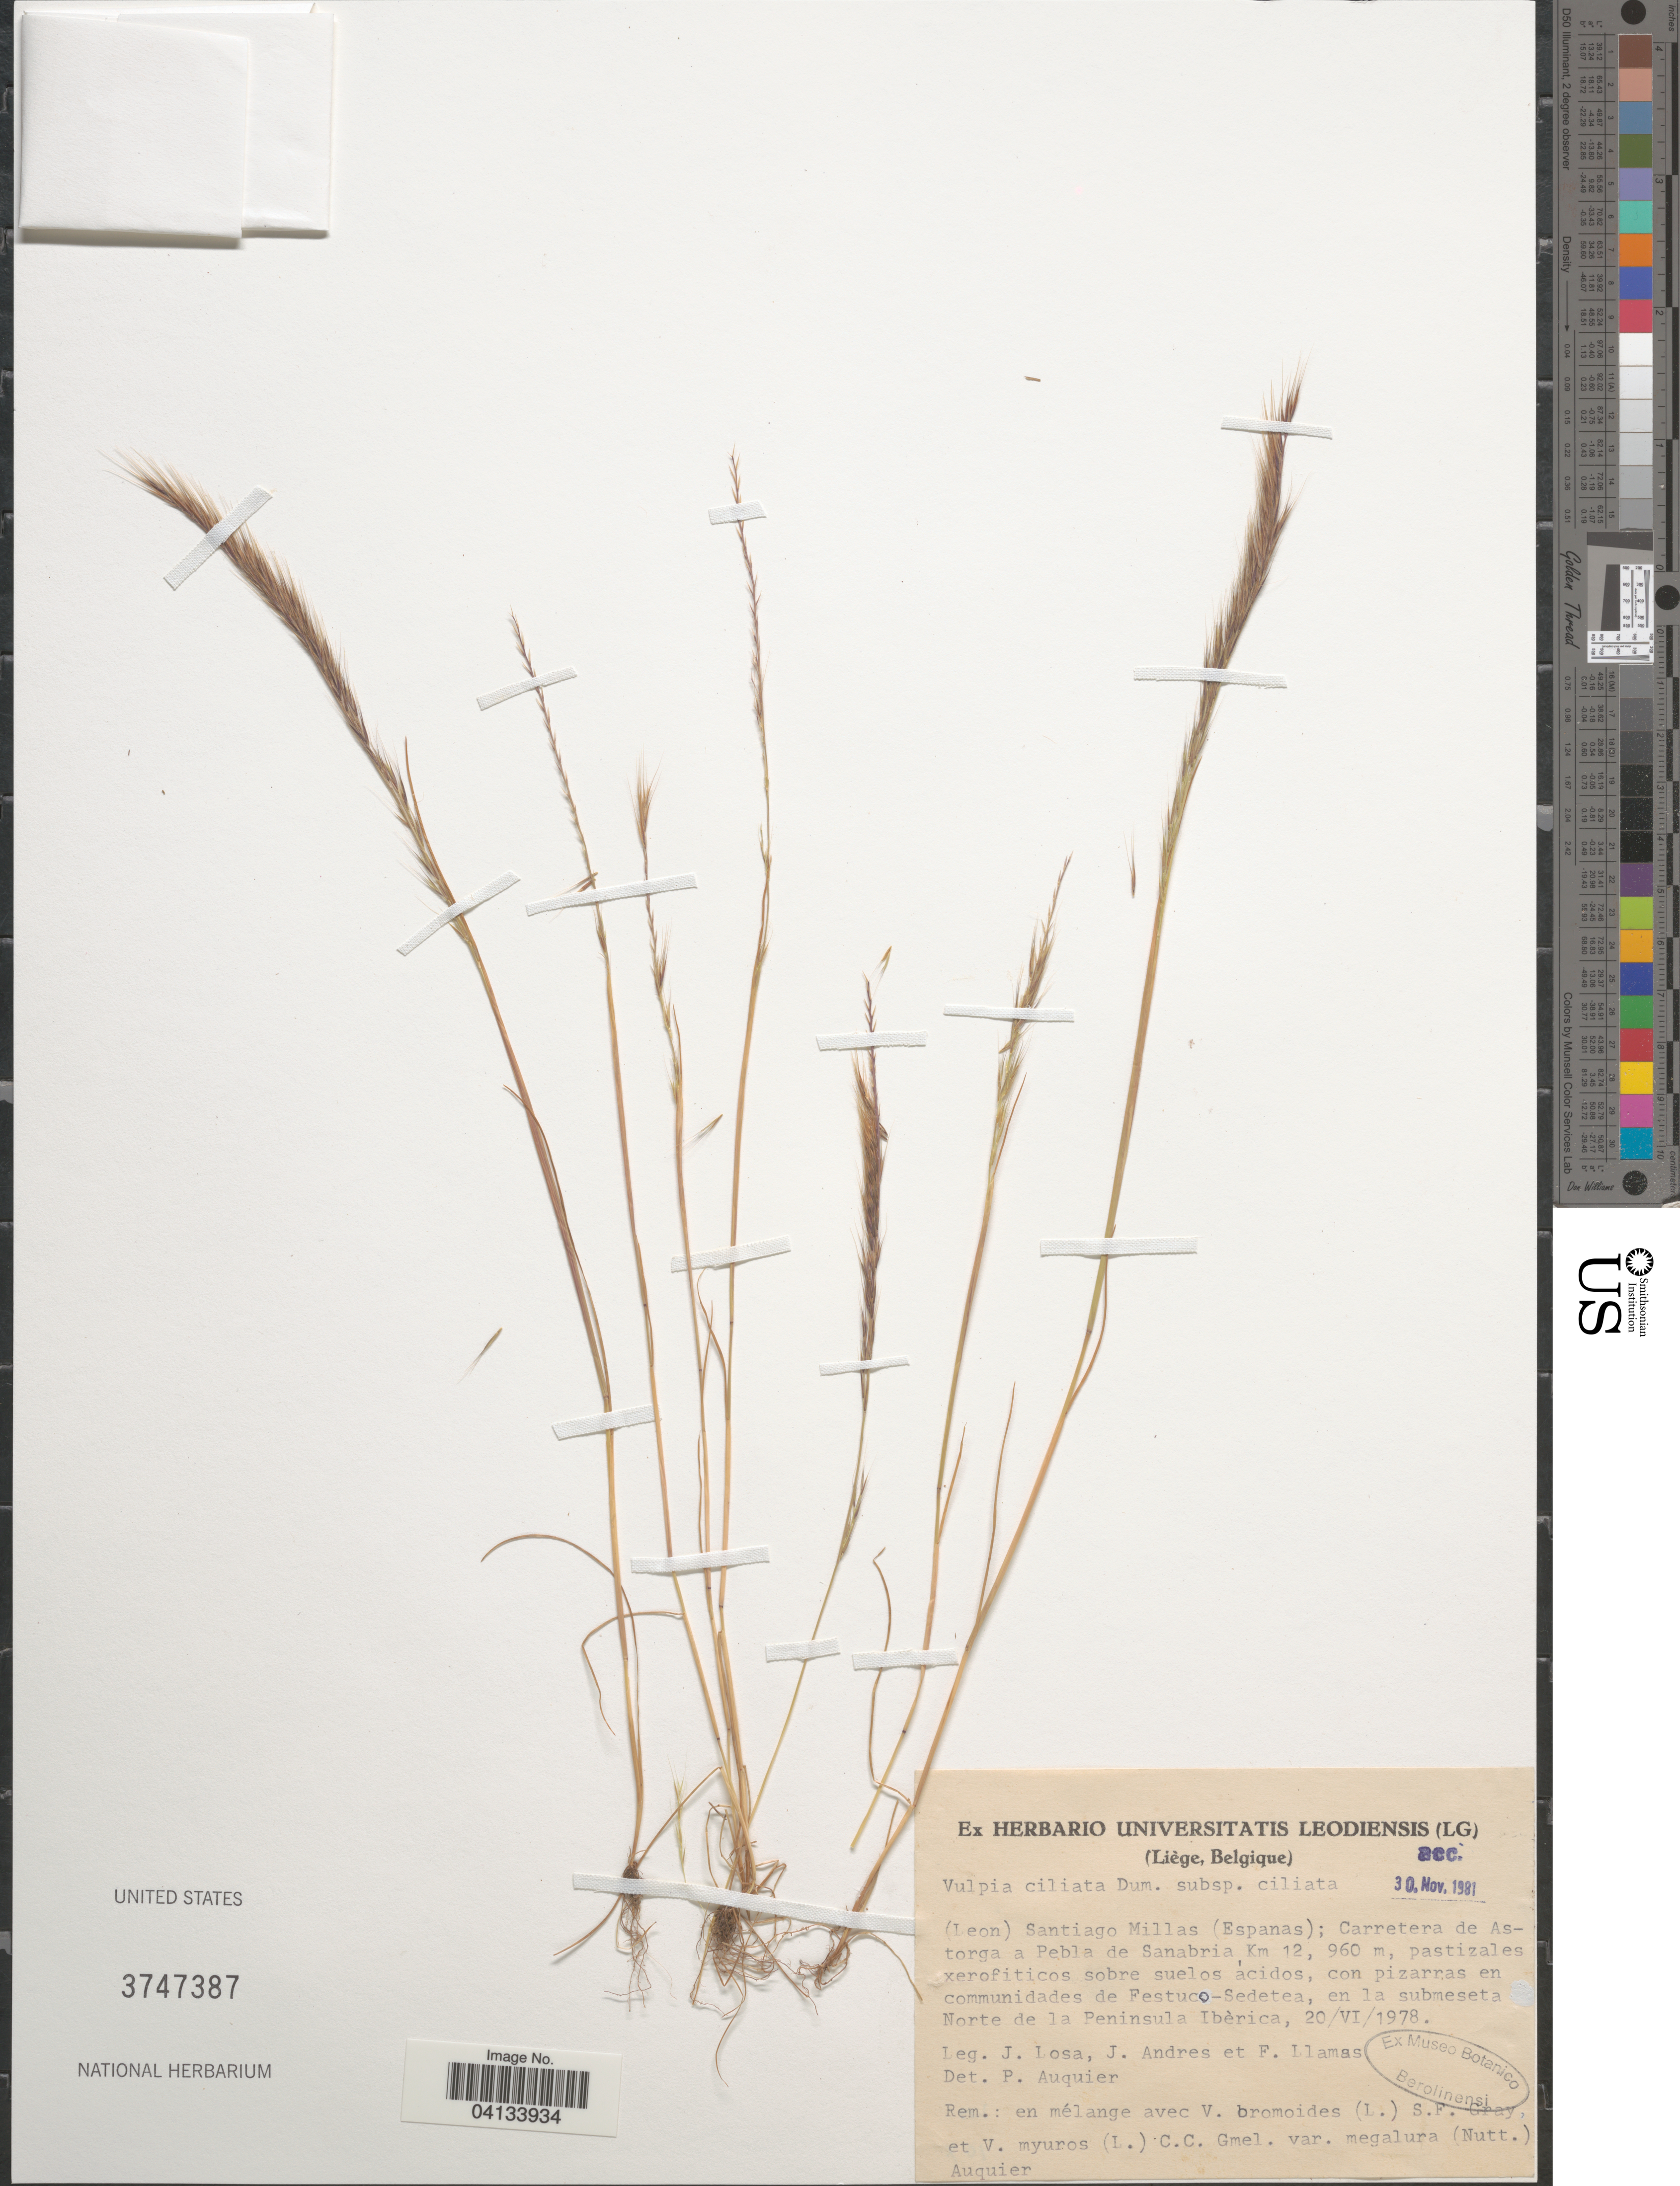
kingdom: Plantae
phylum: Tracheophyta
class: Liliopsida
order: Poales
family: Poaceae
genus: Vulpia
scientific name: Vulpia ciliata subsp. ciliata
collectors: J. Losa, J. Andres & F. Llamas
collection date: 1978-06-20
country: Spain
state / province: Castilla y León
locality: (Leon) Santiago Millas (Espanas); Carretera de Astorga a Pebla de Sanabria Km 12, en la submeseta Norte de la Peninsula Ibèrica.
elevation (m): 960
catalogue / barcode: US 3747387